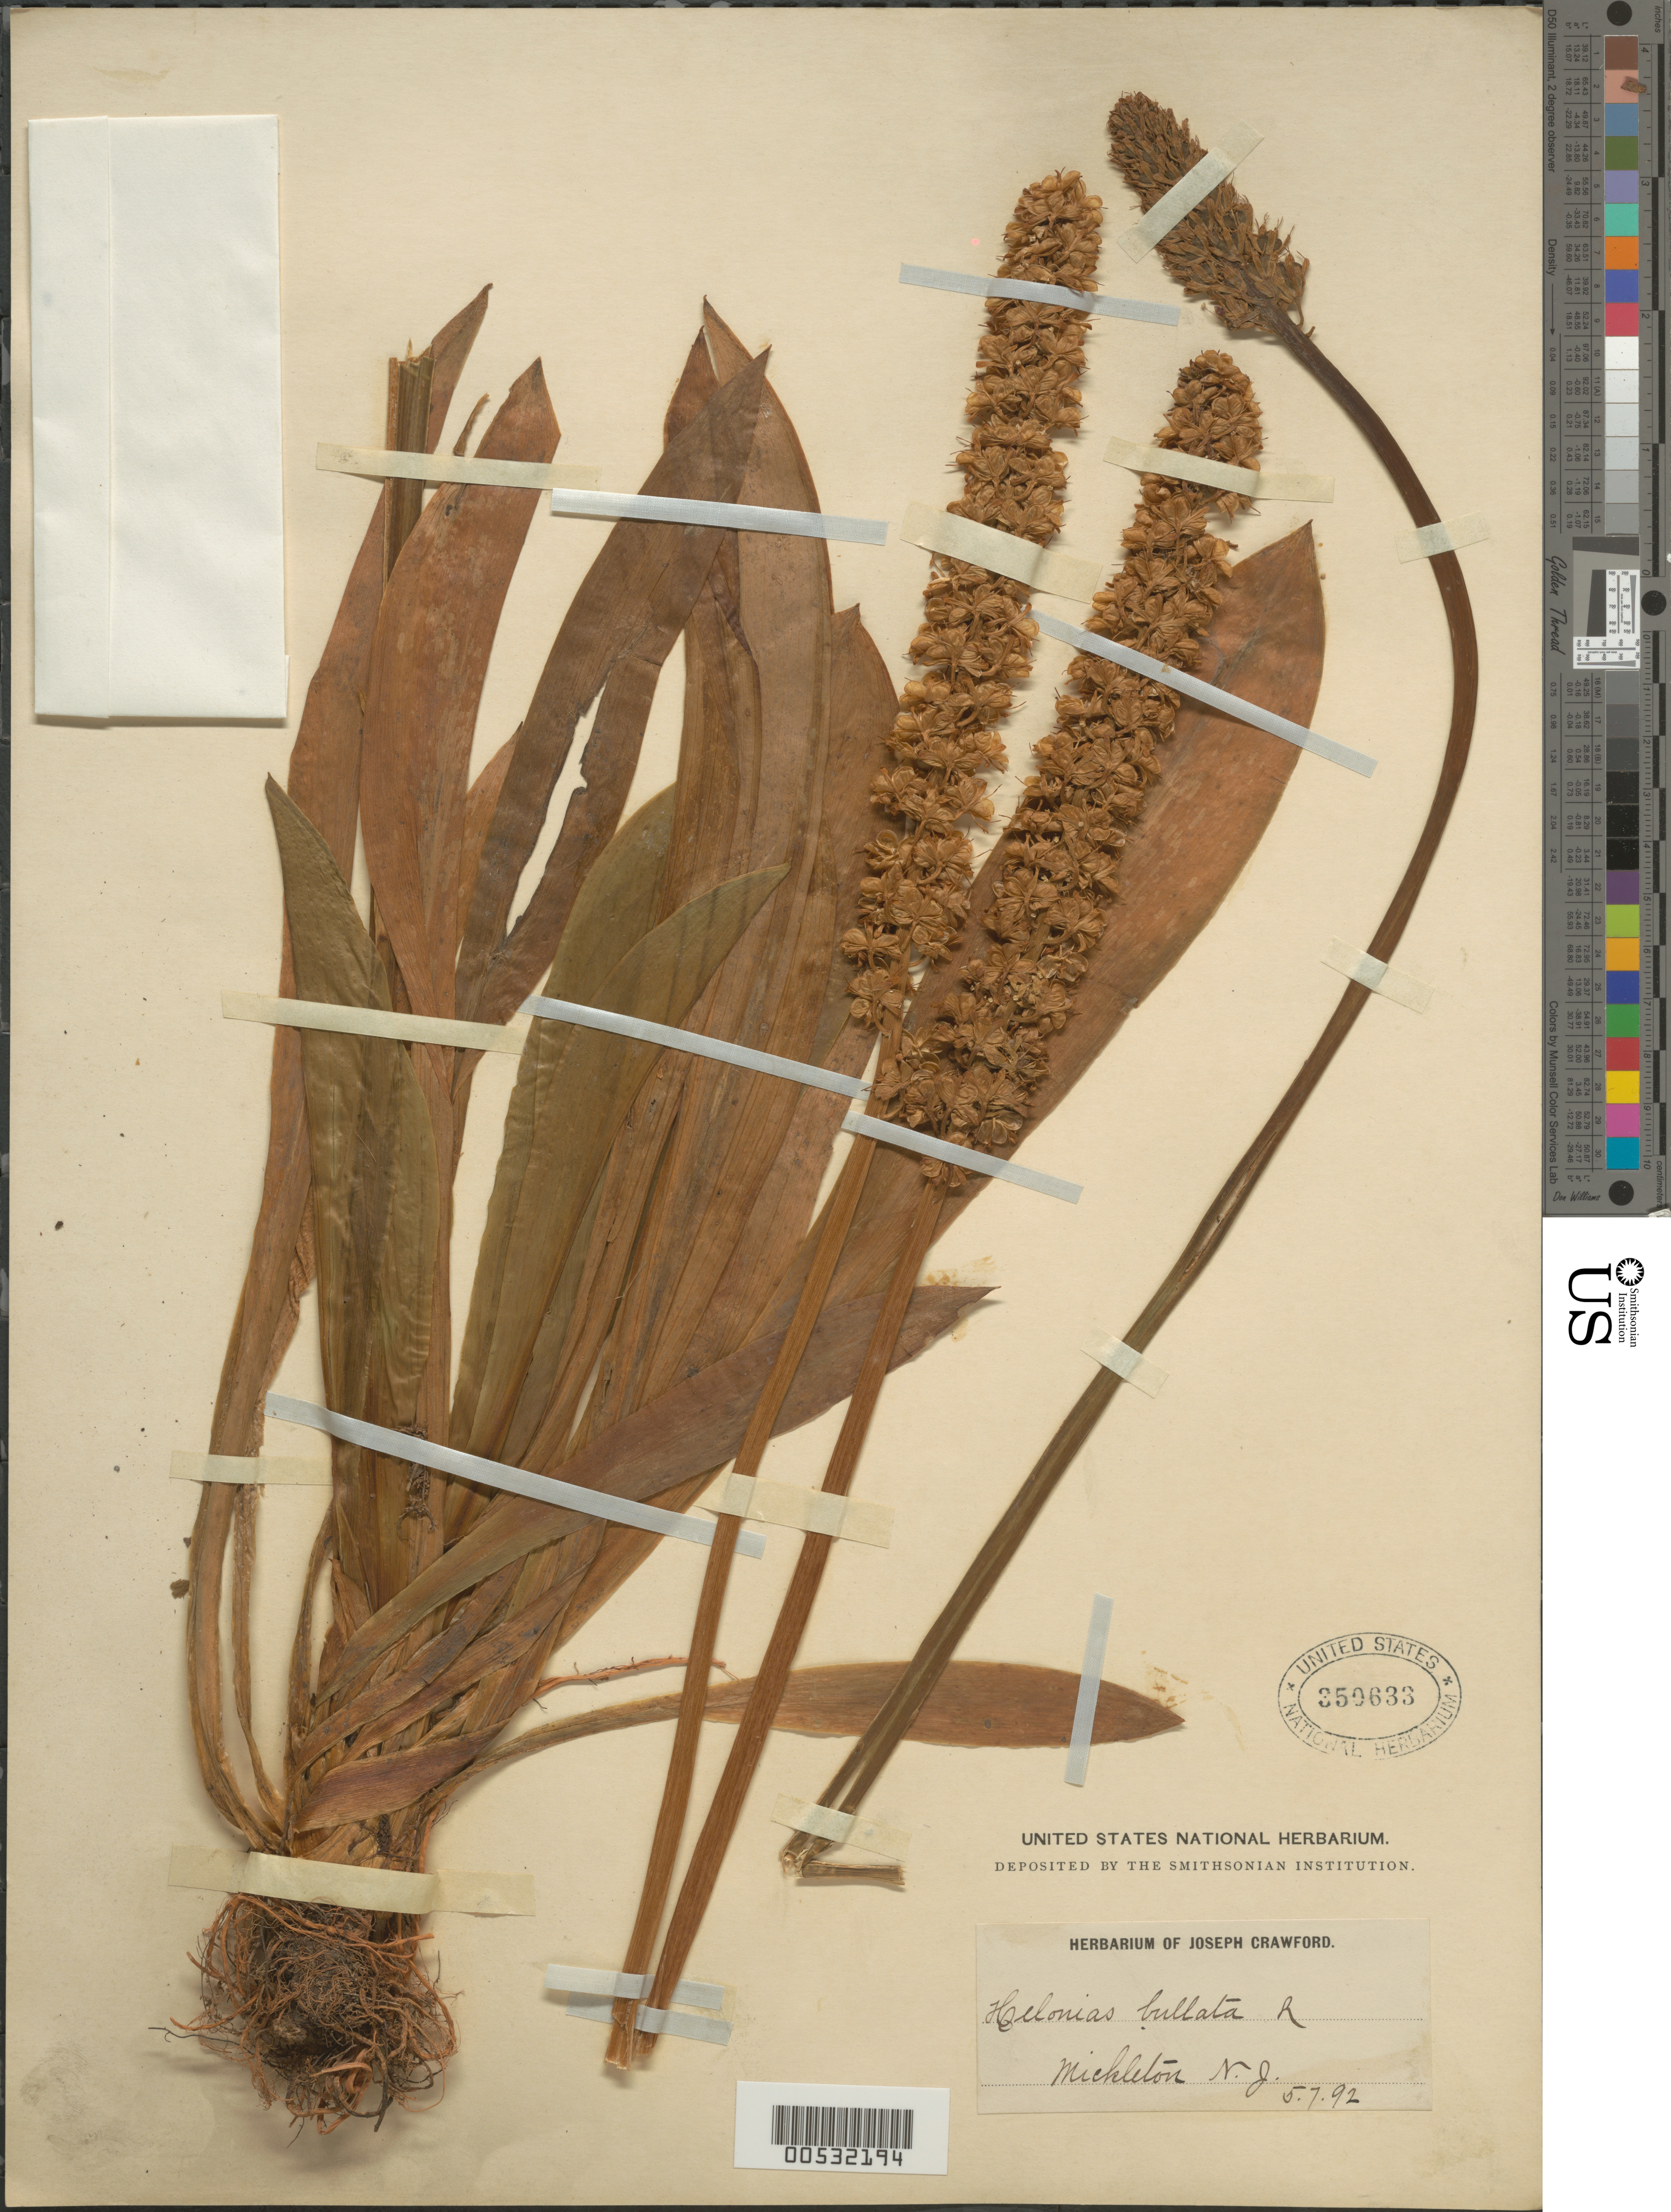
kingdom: Plantae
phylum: Tracheophyta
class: Liliopsida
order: Liliales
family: Melanthiaceae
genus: Helonias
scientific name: Helonias bullata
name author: L.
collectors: J. Crawford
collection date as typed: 07 May 1892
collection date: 1892-05-07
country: United States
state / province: New Jersey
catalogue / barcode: US 350633